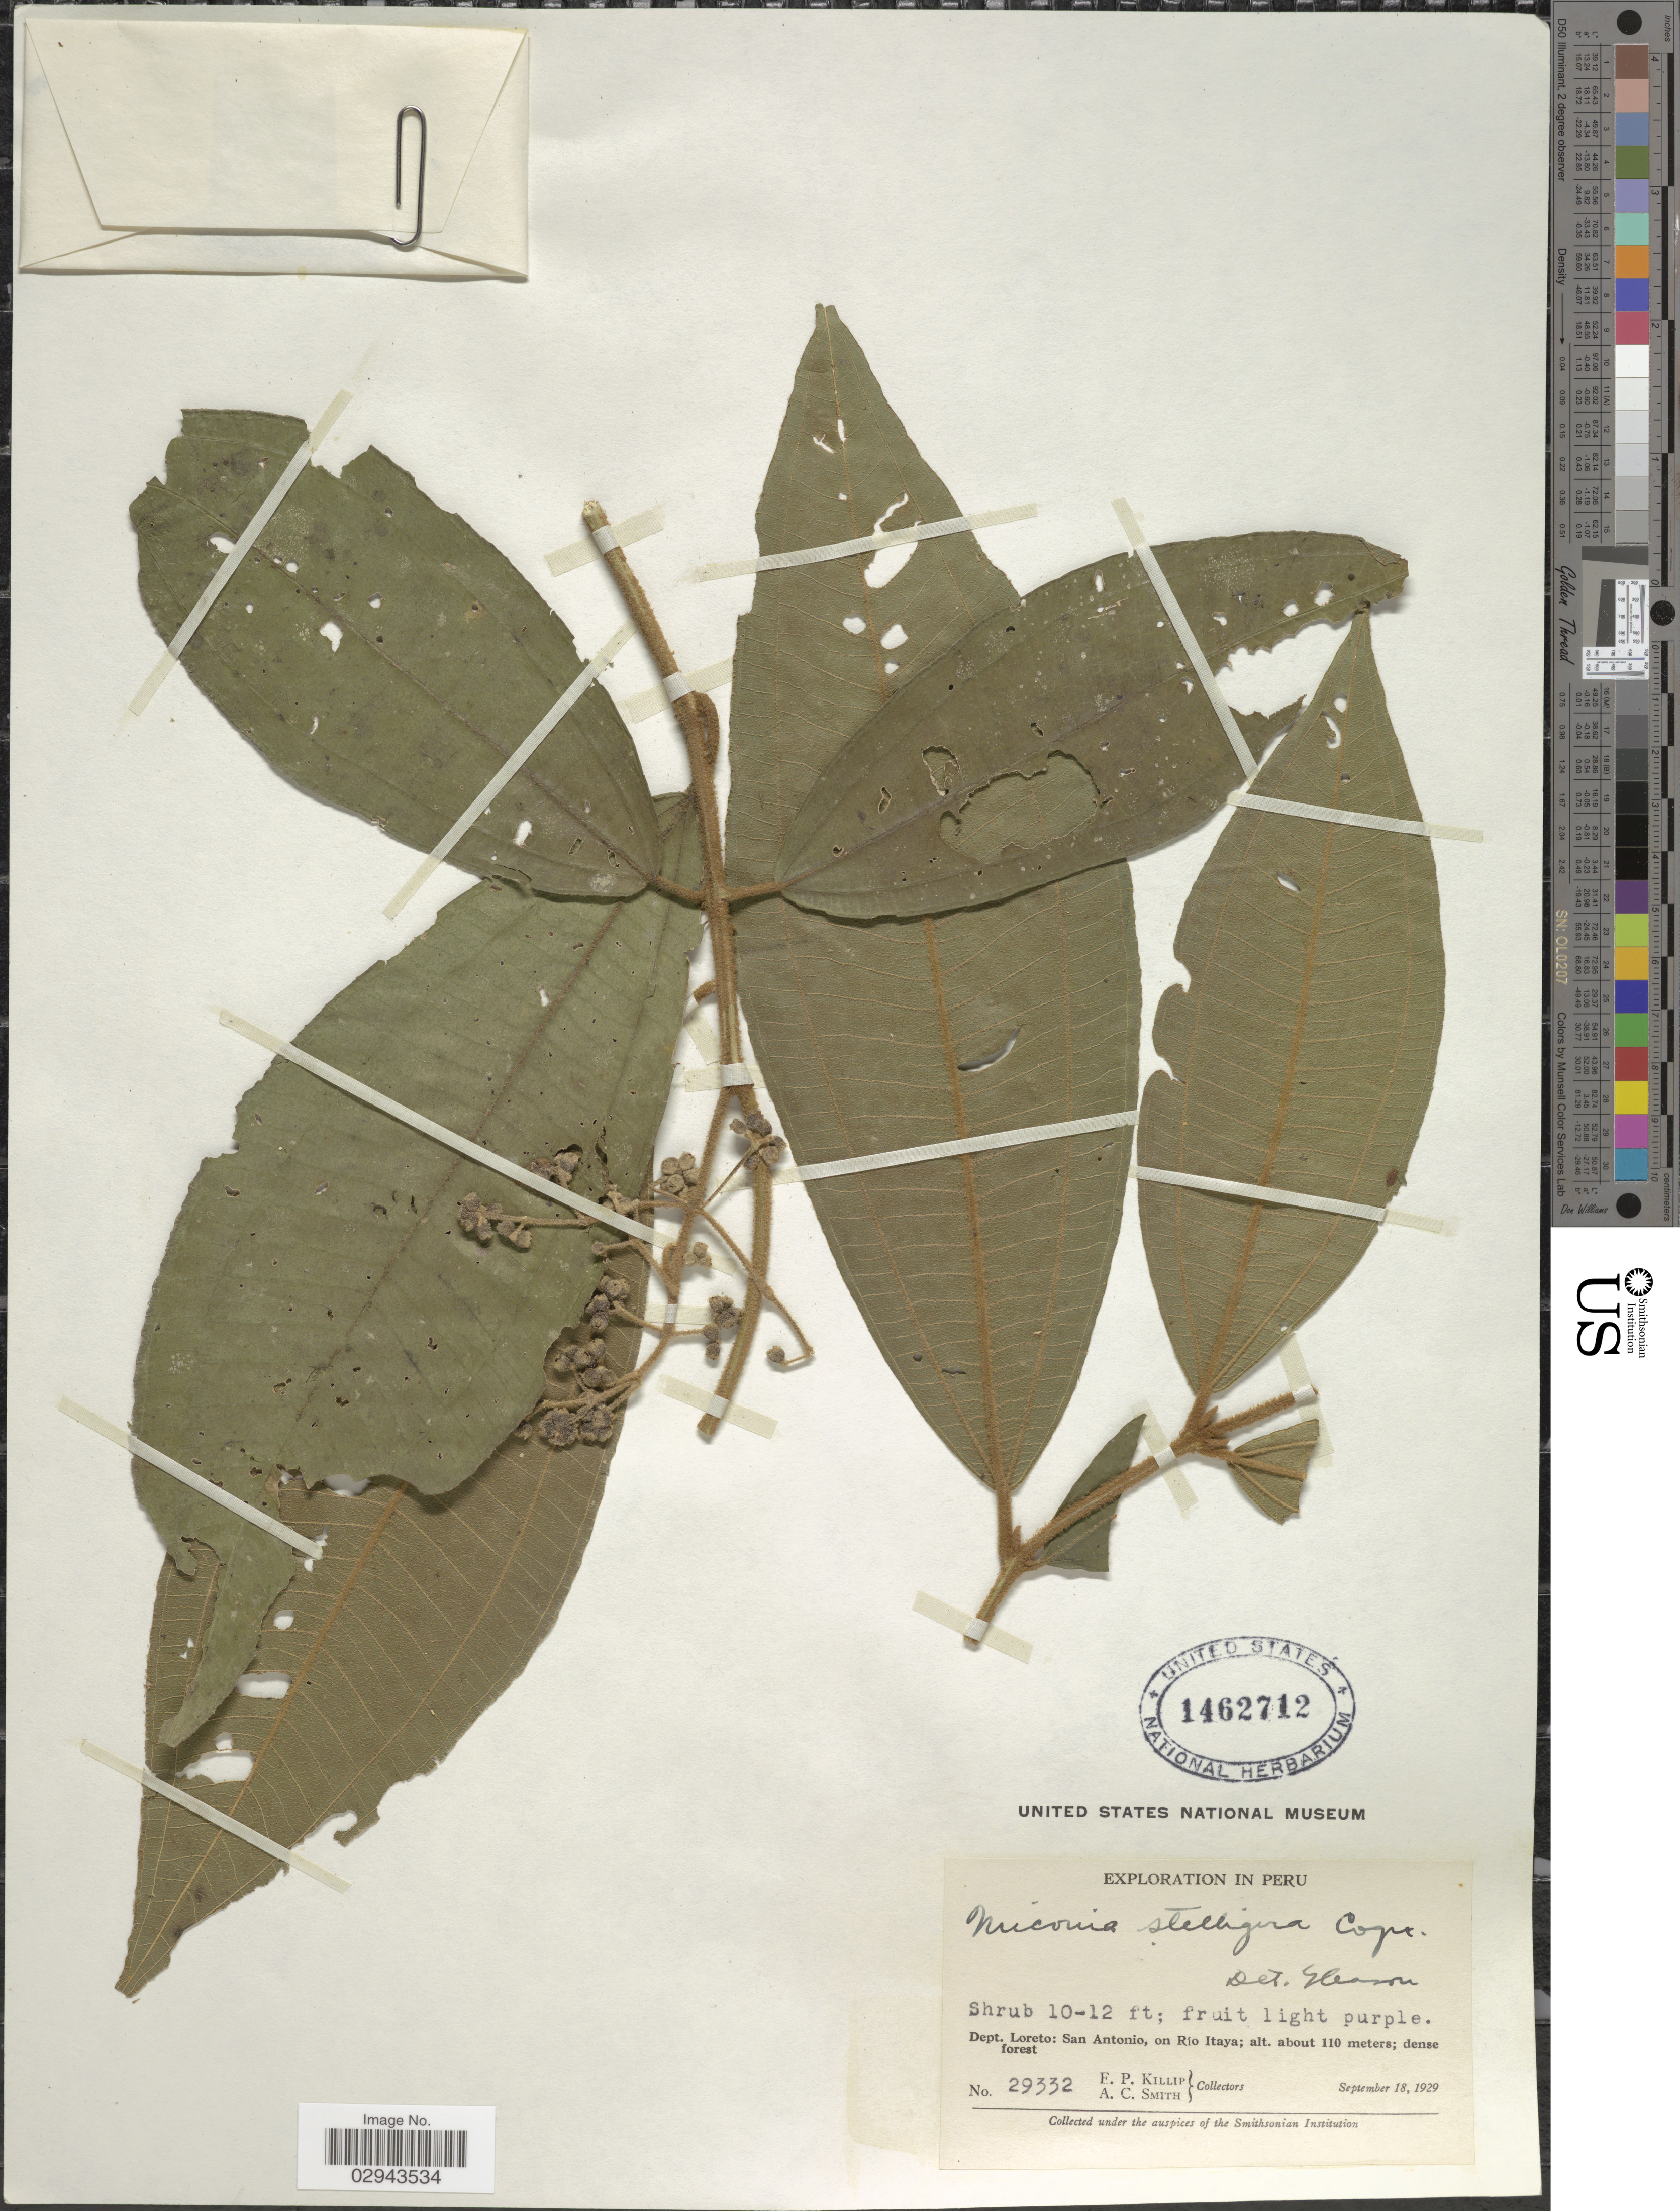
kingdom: Plantae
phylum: Tracheophyta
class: Magnoliopsida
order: Myrtales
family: Melastomataceae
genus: Miconia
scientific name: Miconia stelligera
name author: Cogn.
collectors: E. P. Killip & A. C. Smith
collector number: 29332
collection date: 1929-09-18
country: Peru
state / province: Loreto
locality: Dept. Loreto: San Antonio, on Río Itaya.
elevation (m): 110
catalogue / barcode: US 1462712